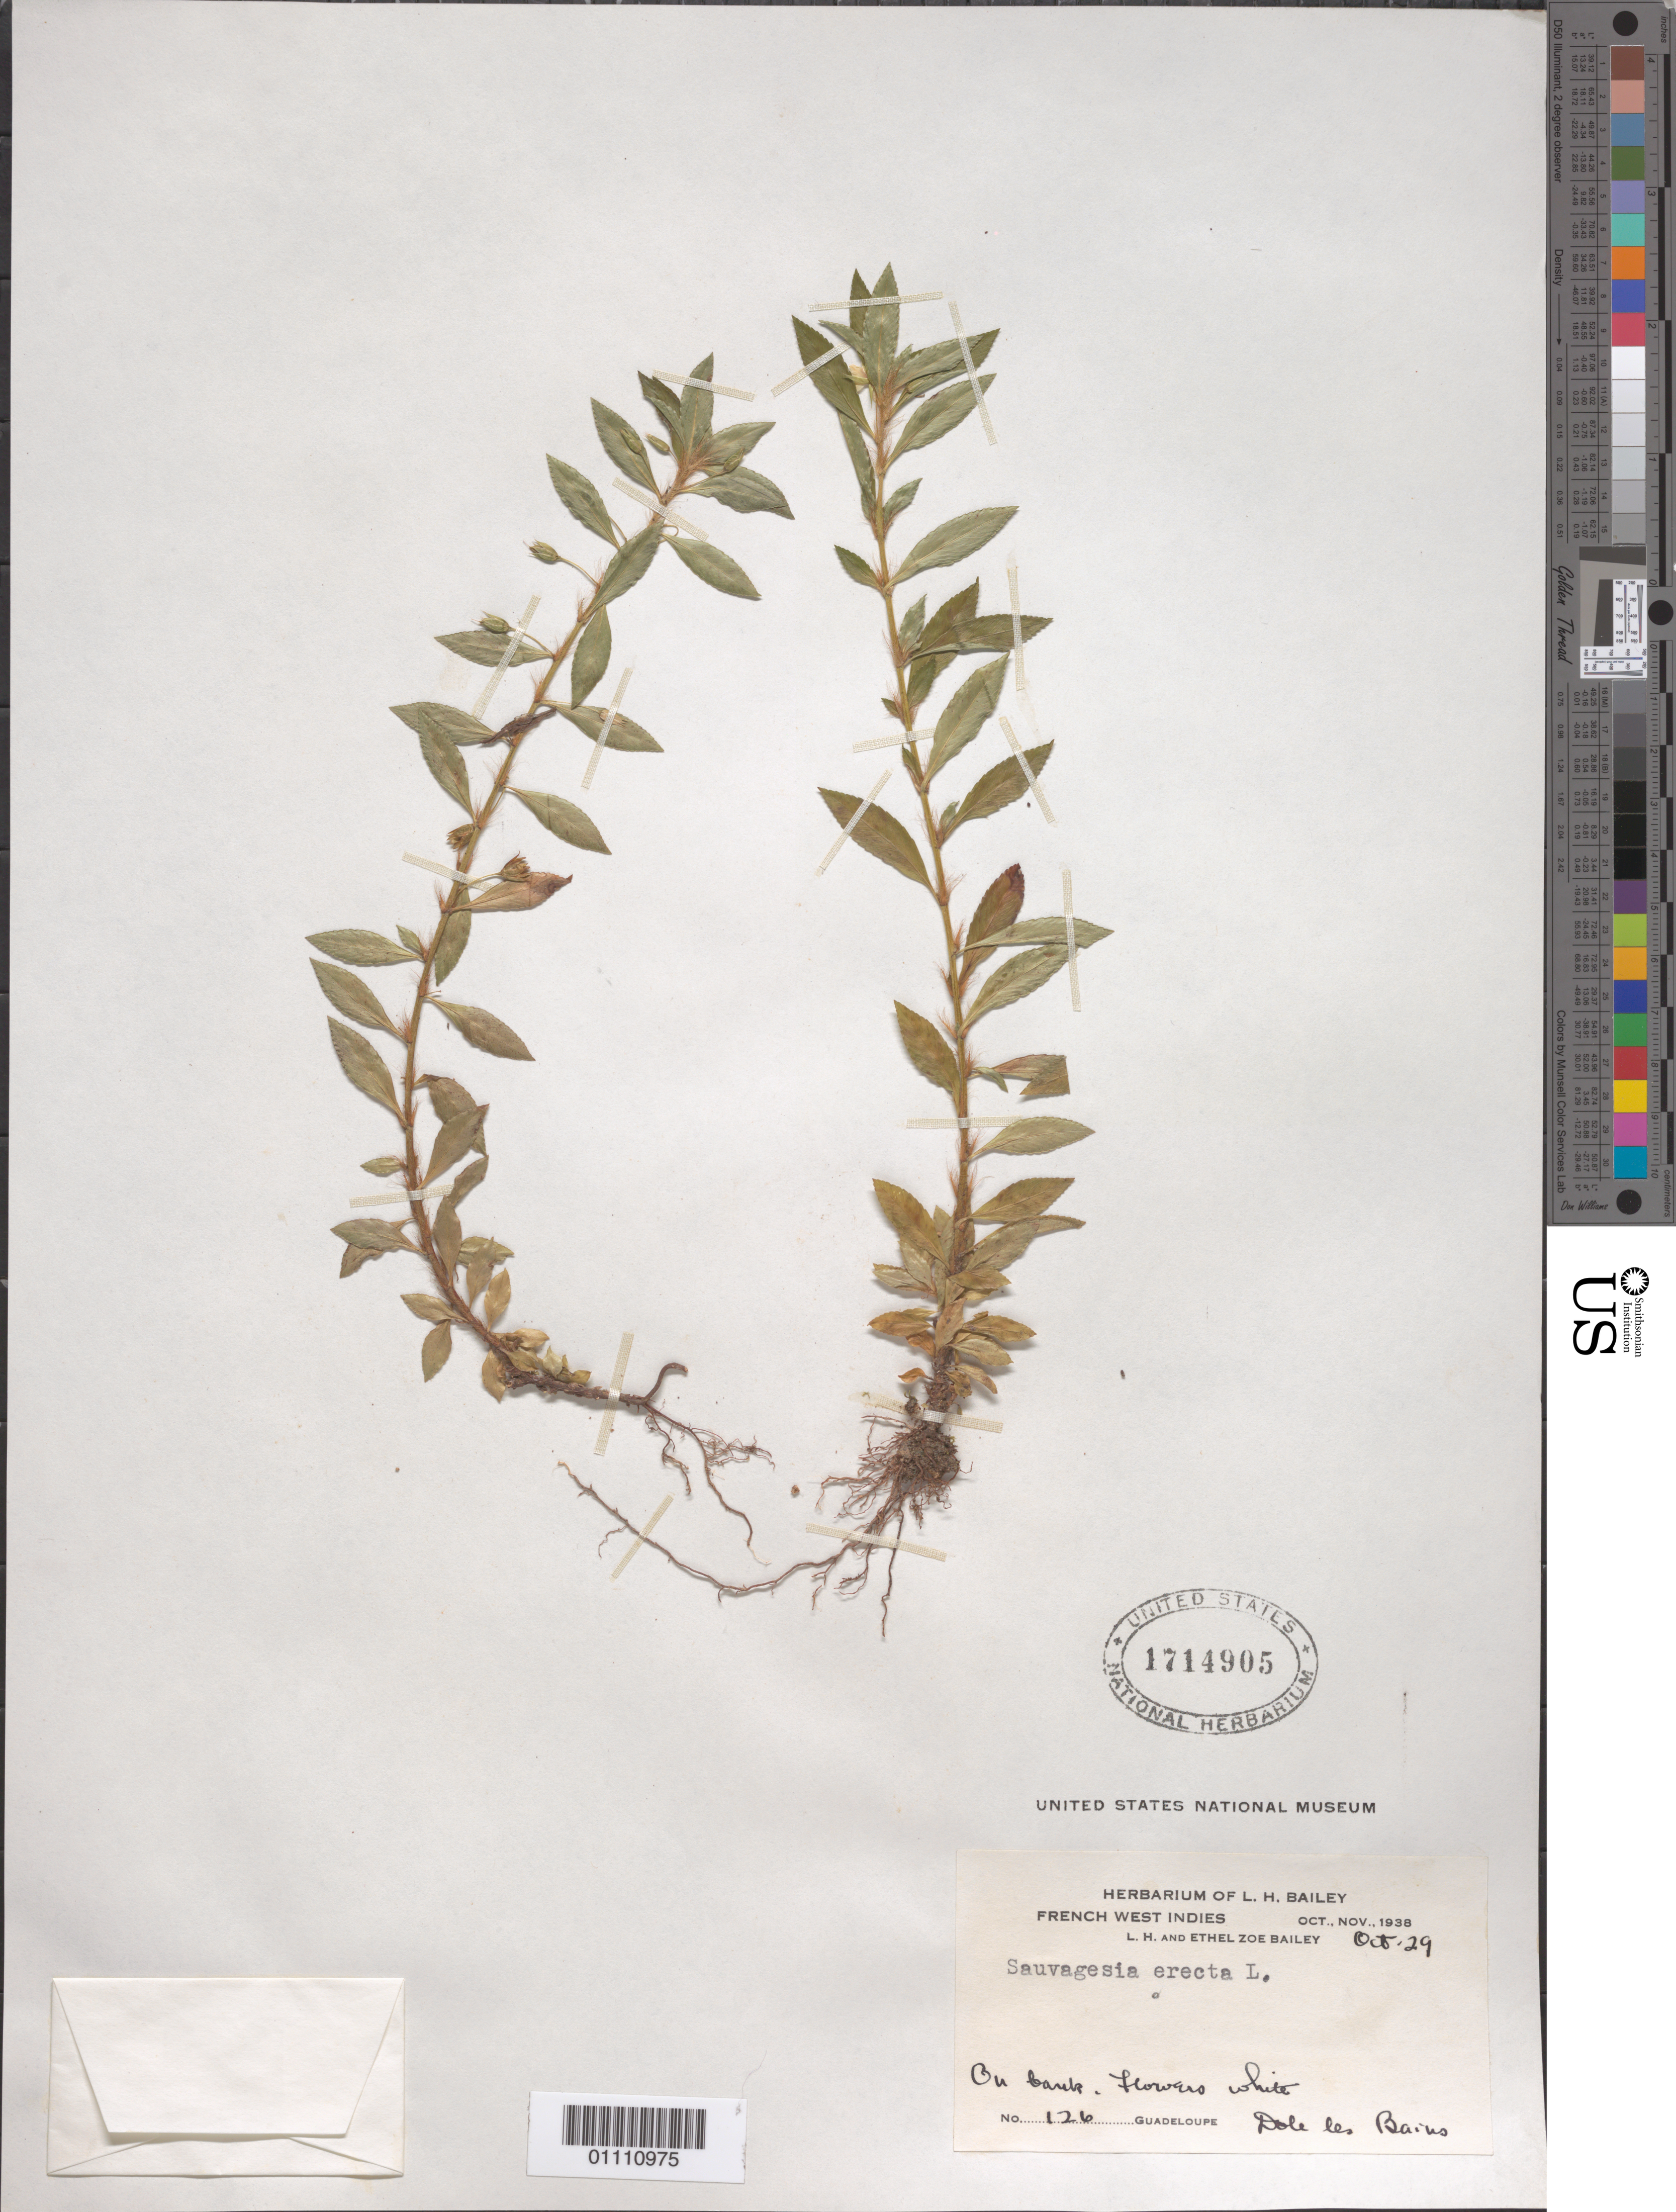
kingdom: Plantae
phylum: Tracheophyta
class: Magnoliopsida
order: Malpighiales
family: Ochnaceae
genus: Sauvagesia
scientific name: Sauvagesia erecta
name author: L.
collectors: L. H. Bailey & E. Z. Bailey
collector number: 126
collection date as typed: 29 Oct 1938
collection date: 1938-10-29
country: Guadeloupe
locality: Dole Les Bains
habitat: on bank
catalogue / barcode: US 1714905